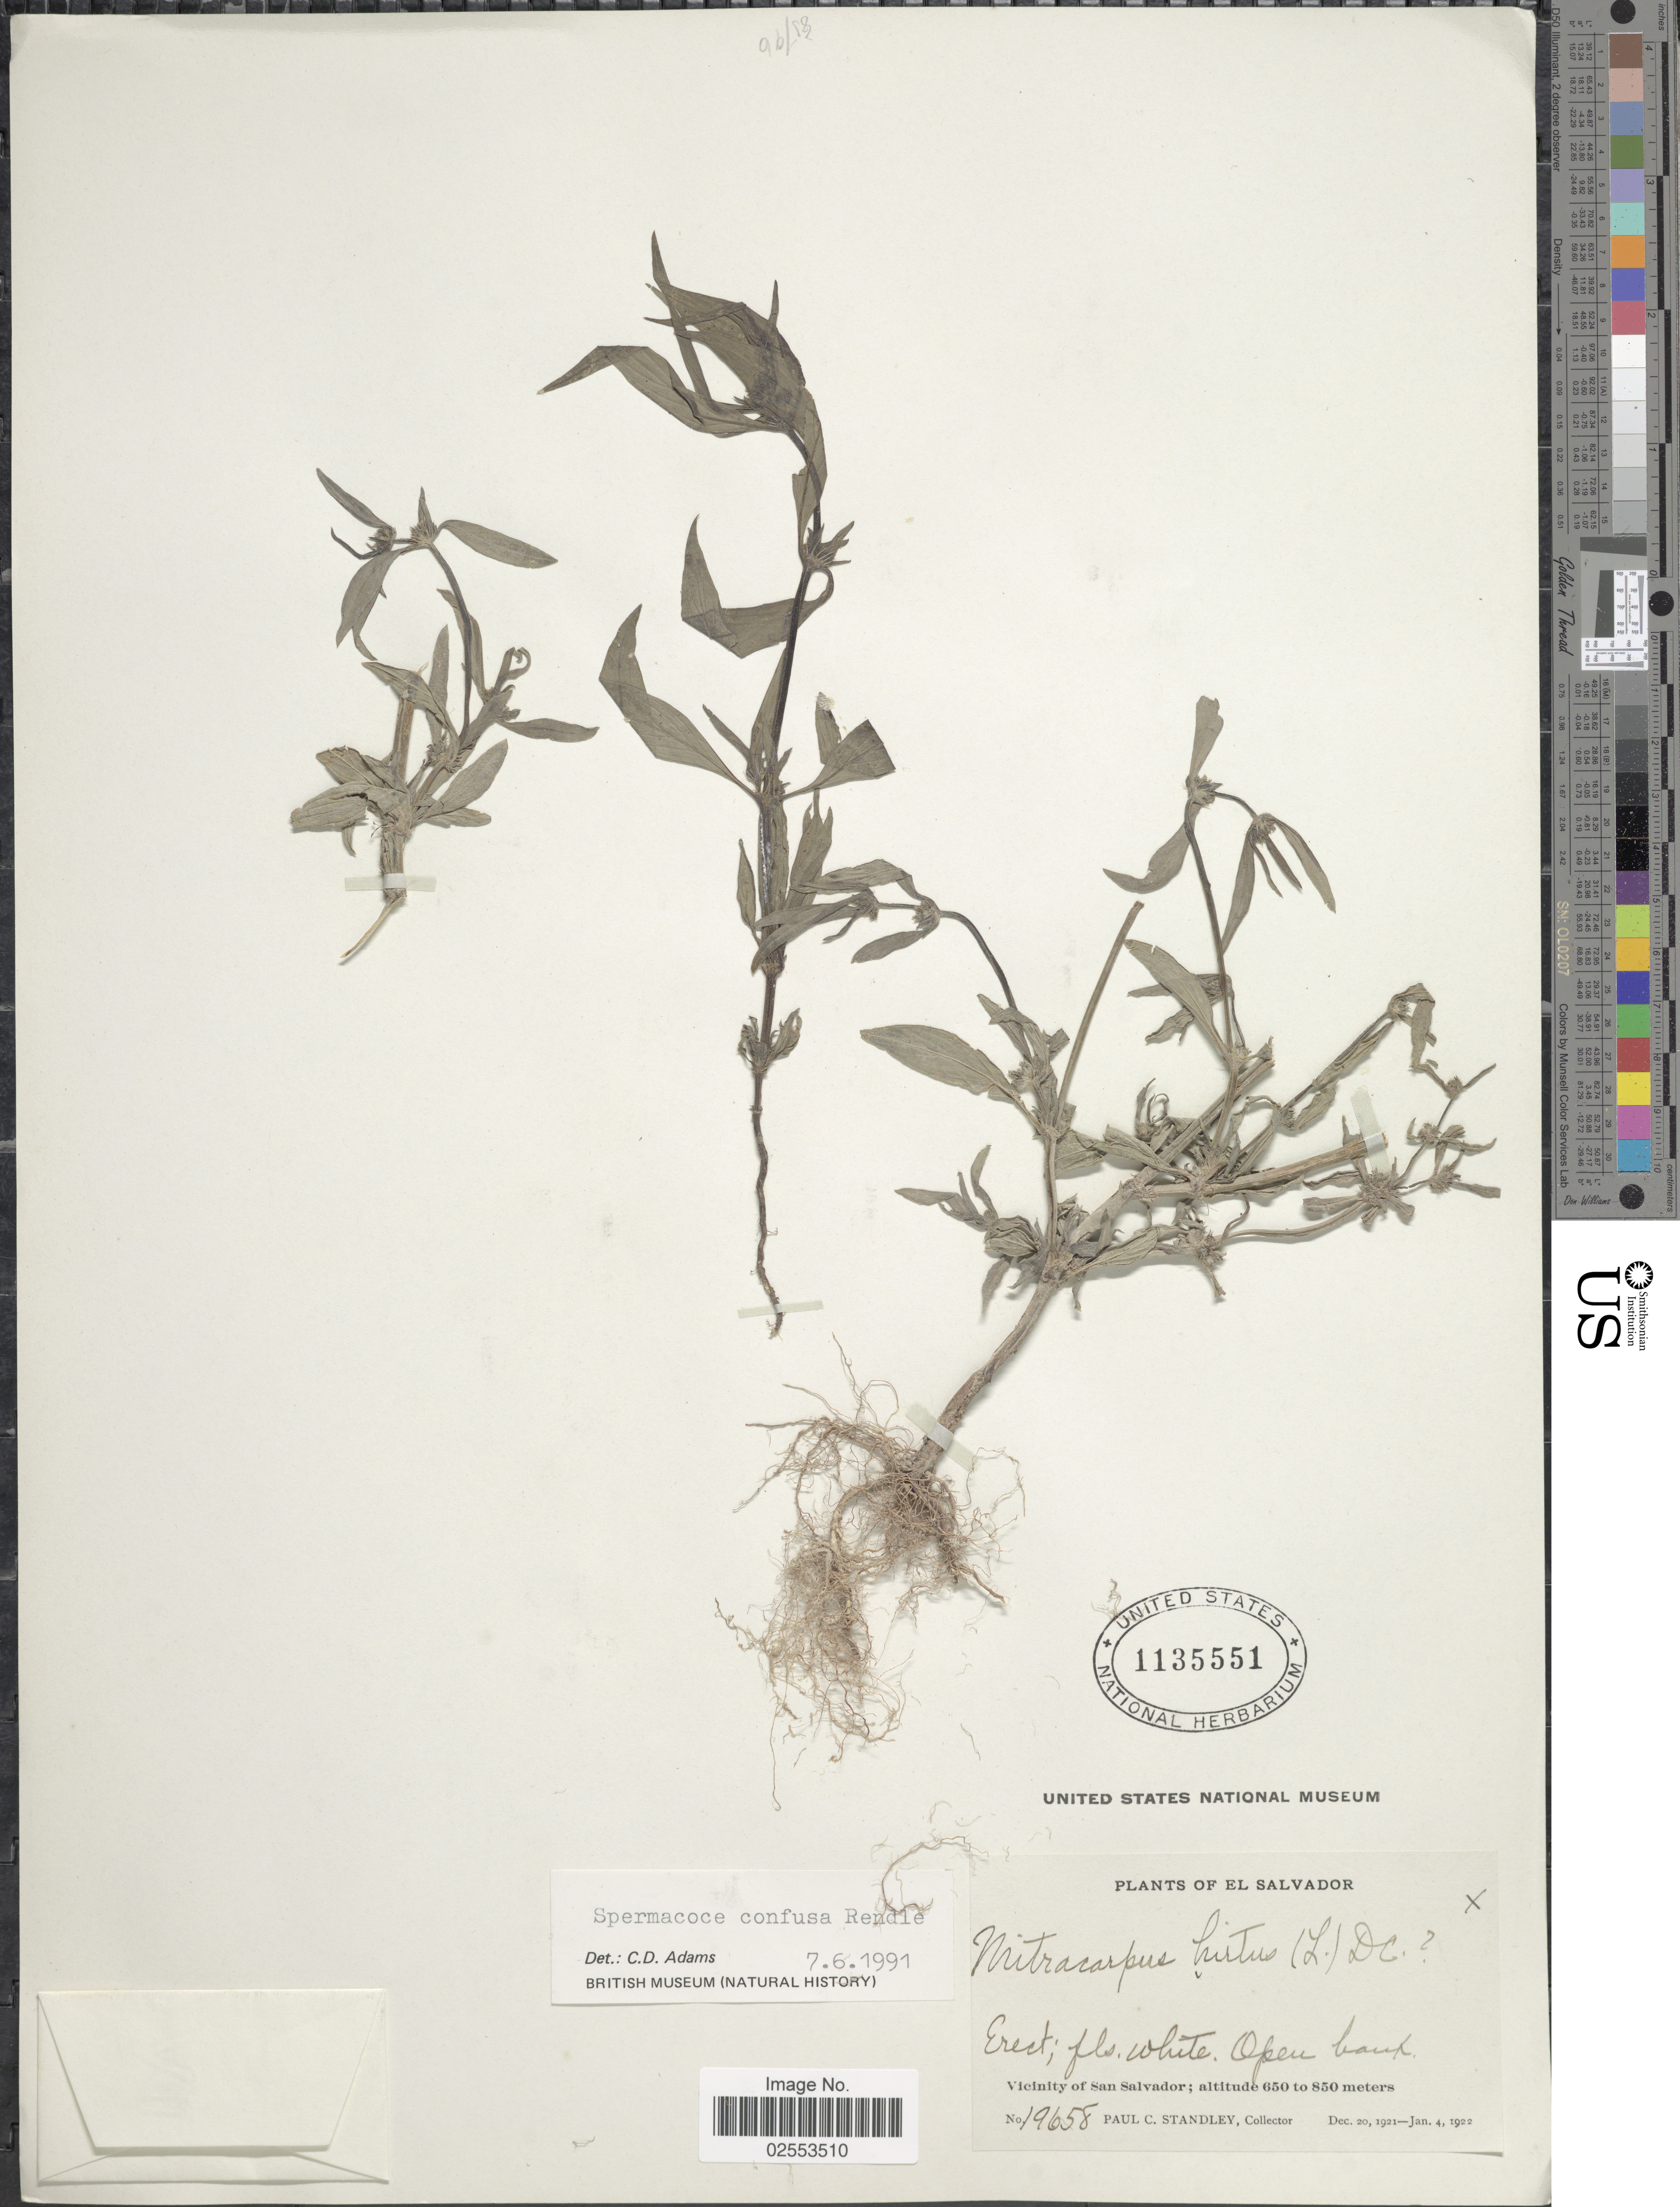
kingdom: Plantae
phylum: Tracheophyta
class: Magnoliopsida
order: Gentianales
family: Rubiaceae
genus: Spermacoce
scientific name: Spermacoce confusa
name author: Rendle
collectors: P. C. Standley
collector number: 19658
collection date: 1921-12-20/1922-01-04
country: El Salvador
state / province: San Salvador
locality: Open bank; Vininity of San Salvador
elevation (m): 650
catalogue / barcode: US 1135551